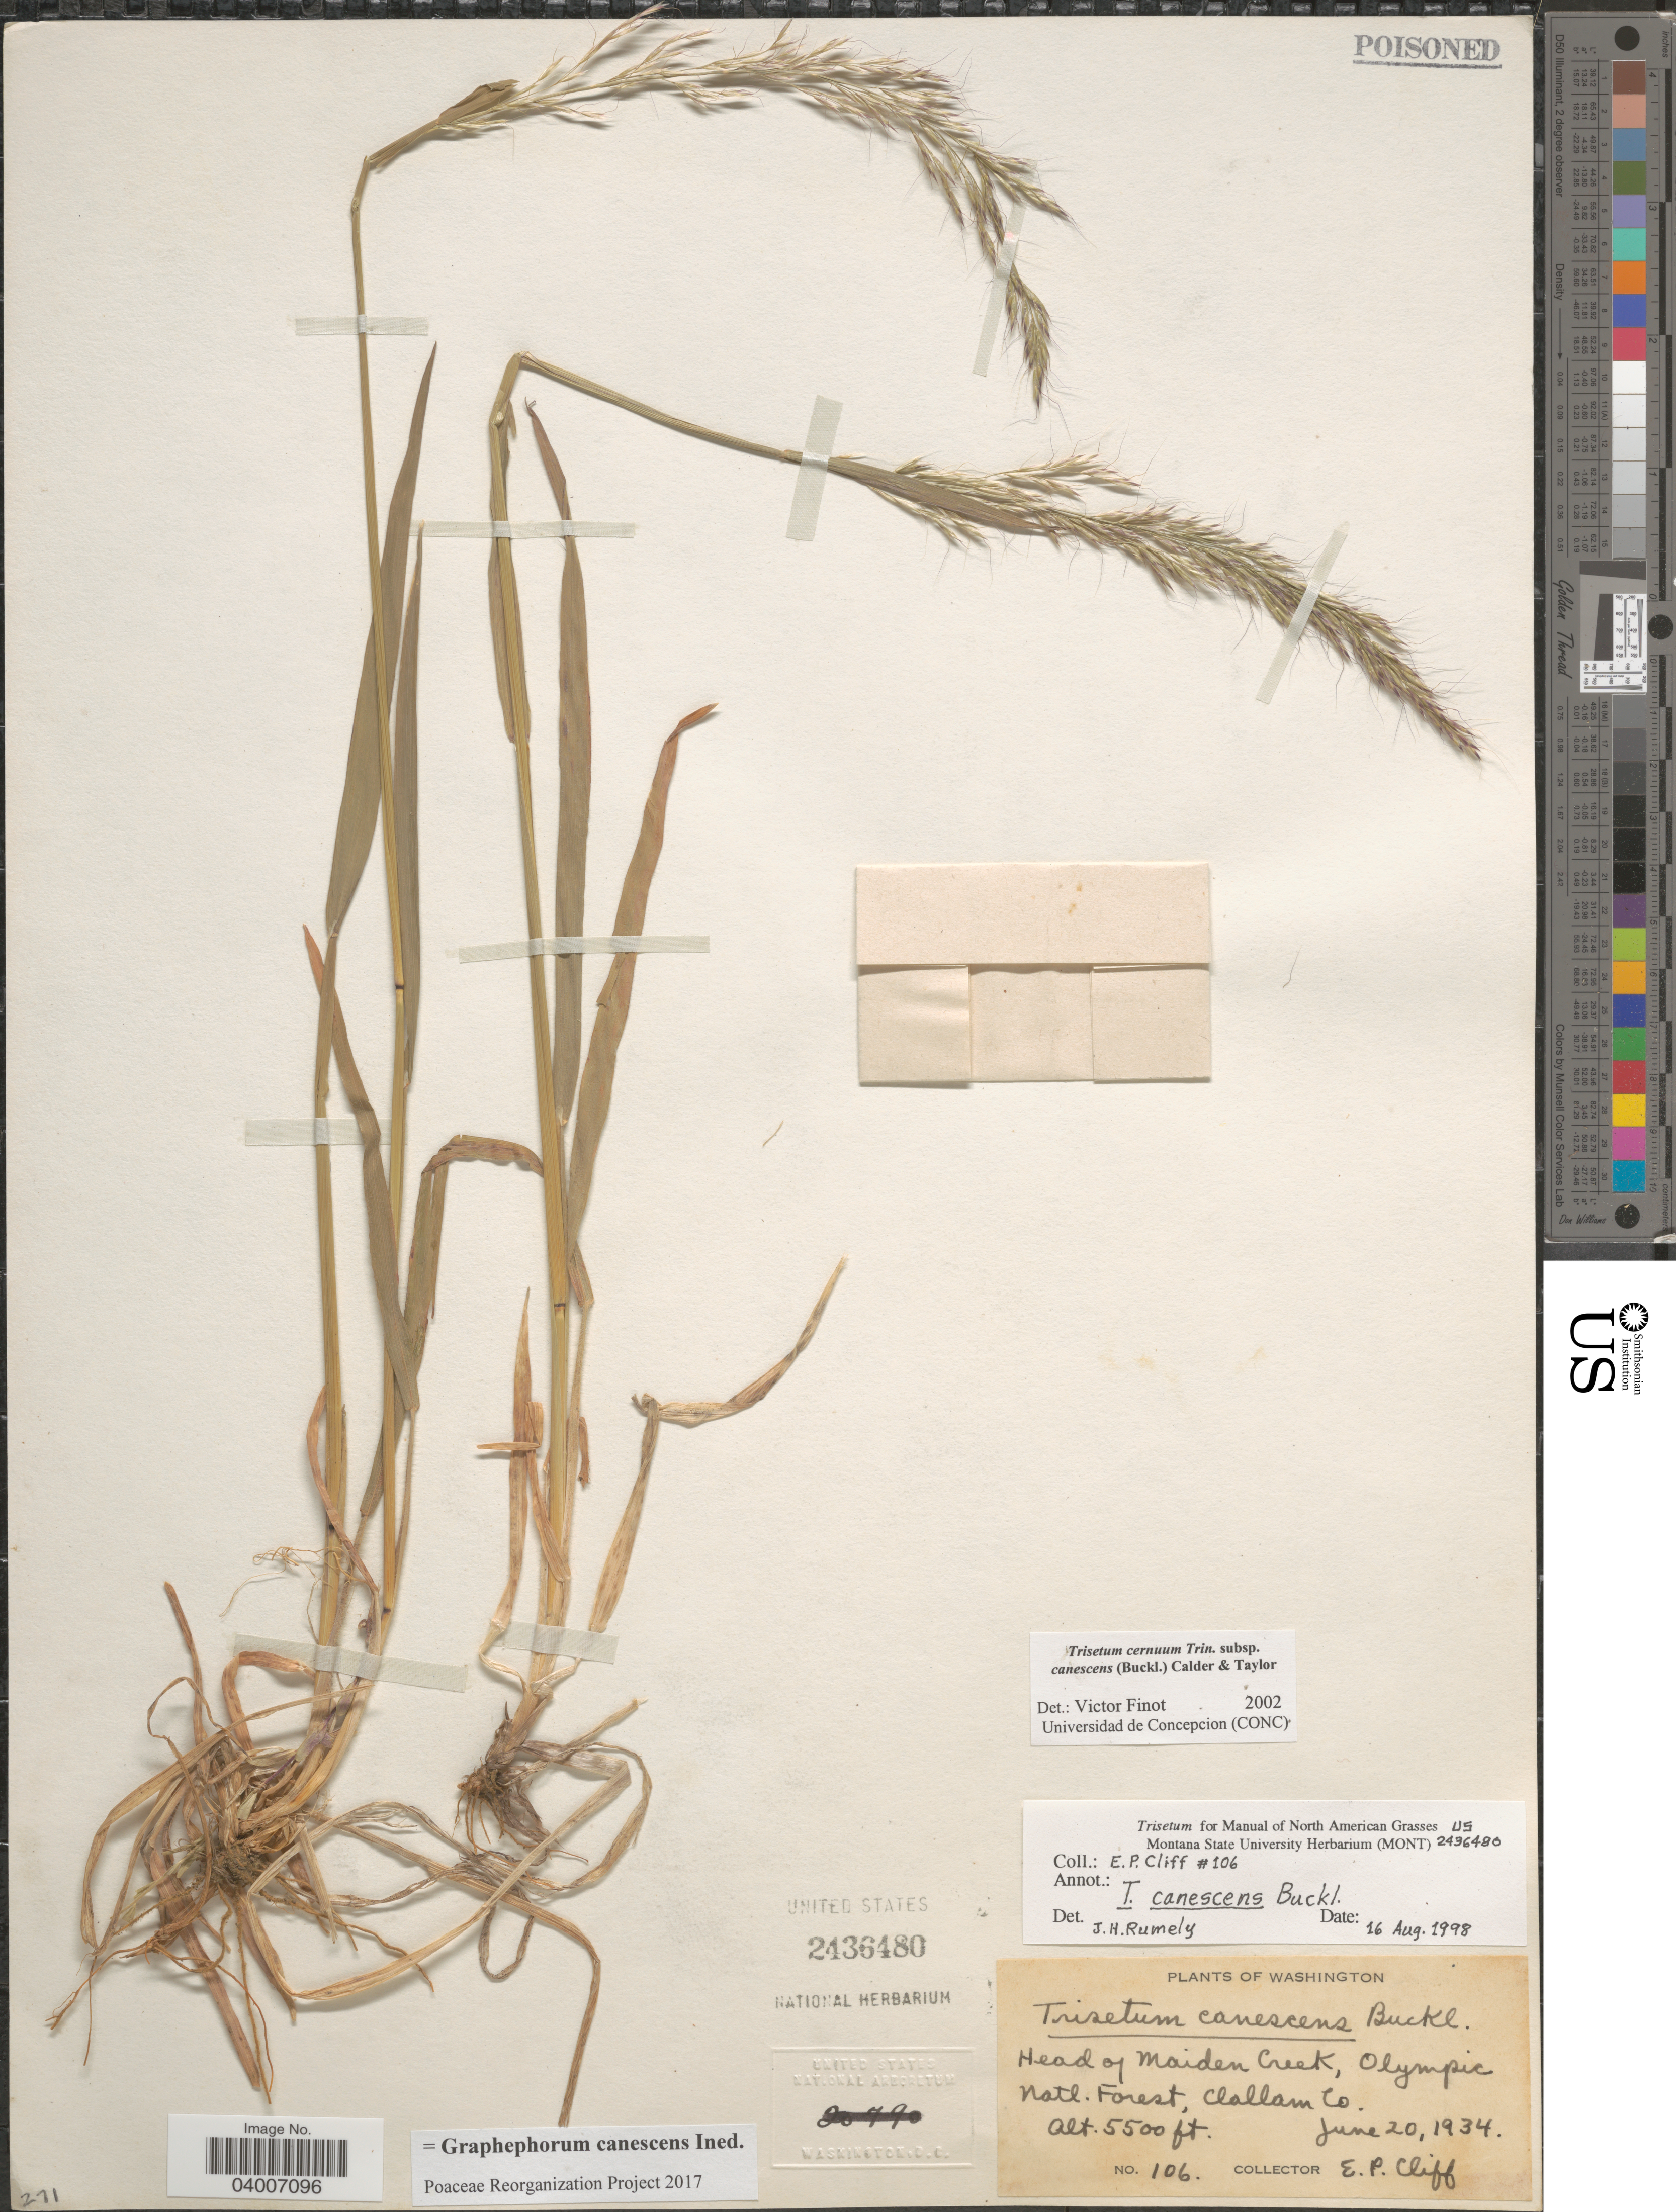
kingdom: Plantae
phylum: Tracheophyta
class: Liliopsida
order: Poales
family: Poaceae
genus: Graphephorum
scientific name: Graphephorum canescens ined.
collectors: E. Cliff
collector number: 106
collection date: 1934-06-20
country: United States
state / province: Washington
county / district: Clallam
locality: Head of Maiden Creek, Olympic Natl. Forest, Clallam Co.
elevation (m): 1676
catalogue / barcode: US 2436480